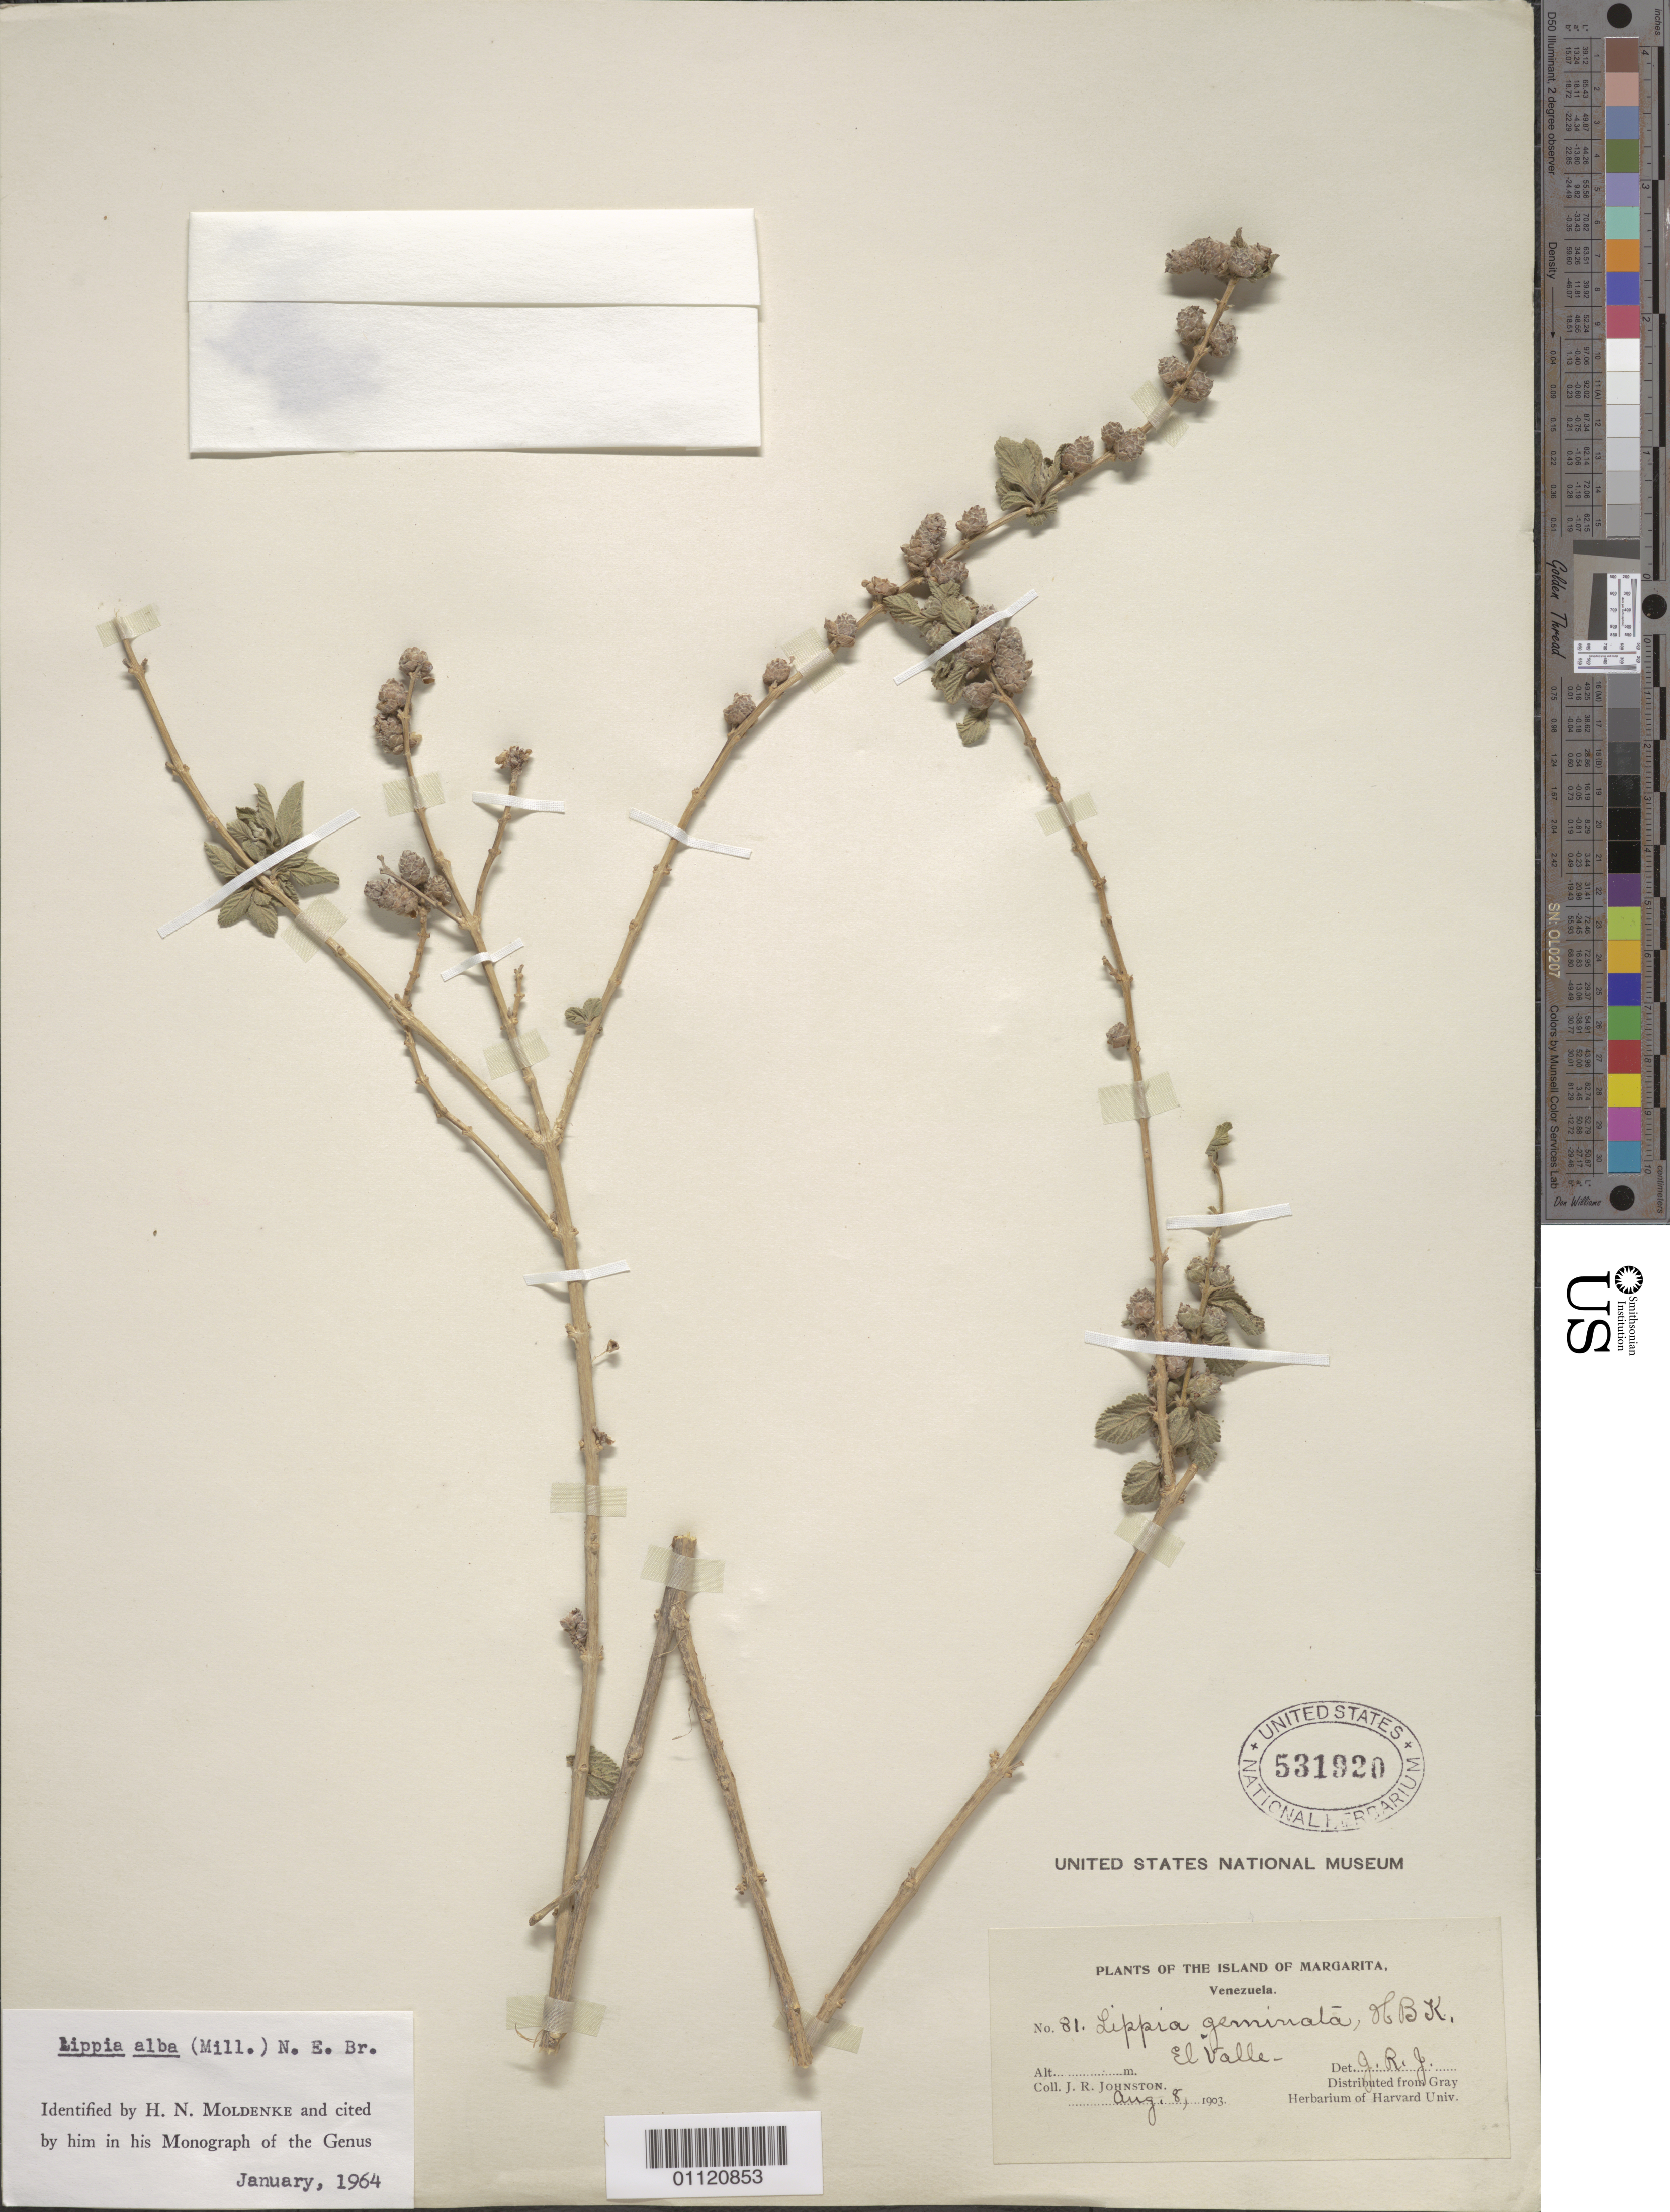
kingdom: Plantae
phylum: Tracheophyta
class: Magnoliopsida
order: Lamiales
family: Verbenaceae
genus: Lippia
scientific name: Lippia alba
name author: (Mill.) N.E. Br. ex Britton & P. Wilson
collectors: J. Johnston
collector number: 81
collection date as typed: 08 Aug 1903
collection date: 1903-08-08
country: Venezuela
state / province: Nueva Esparta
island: Margarita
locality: El Valle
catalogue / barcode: US 531920